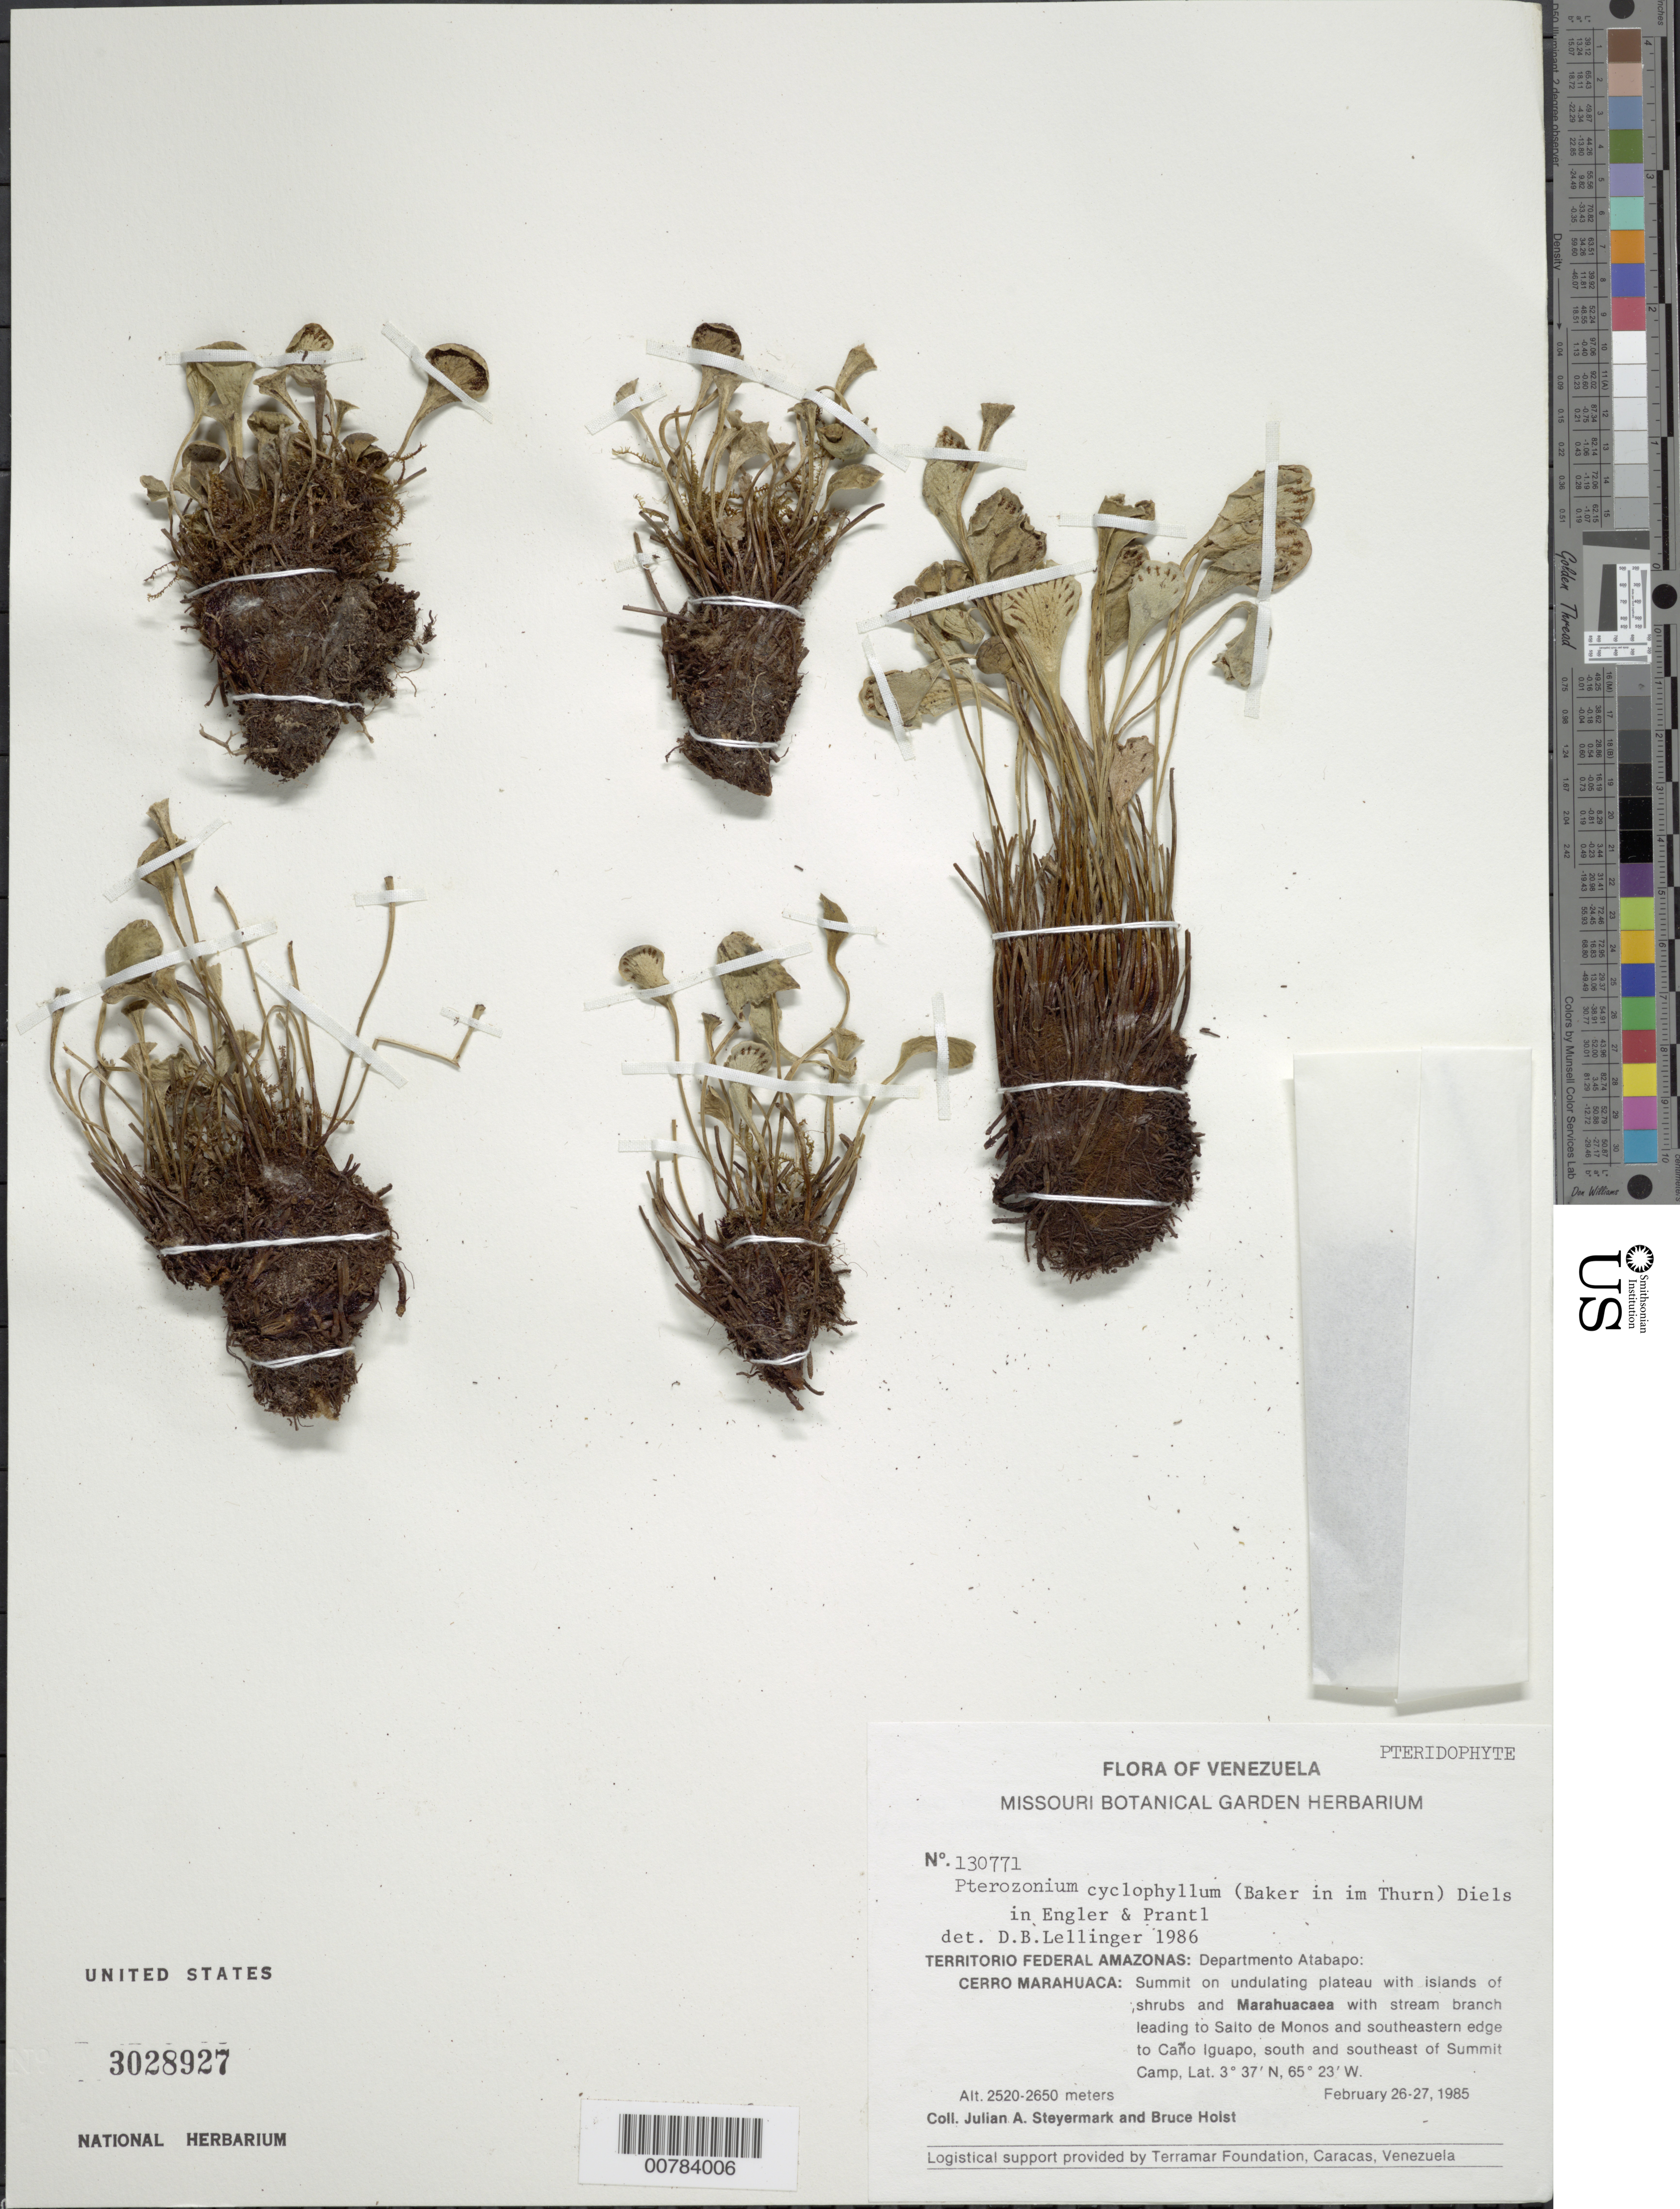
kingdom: Plantae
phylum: Tracheophyta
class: Polypodiopsida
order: Polypodiales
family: Pteridaceae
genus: Pterozonium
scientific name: Pterozonium cyclophyllum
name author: (Baker) Diels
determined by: Lellinger, David B., (BOT), Smithsonian Institution - National Museum of Natural History (UNITED STATES)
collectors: J. Steyermark & B. Holst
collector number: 130771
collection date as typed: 26-Feb-85 to 27-Feb-85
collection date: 1985-02-26/1985-02-27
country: Venezuela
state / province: Amazonas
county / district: Atabapo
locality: Cerro Marahuaca: stream branch leading to Salto de Monos and SE edge to Caño Iguapo, S and SE of Summit Camp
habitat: Summit on undulating plateau with islands of shrubs and Maraehuacaea.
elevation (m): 2520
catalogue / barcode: US 3028927